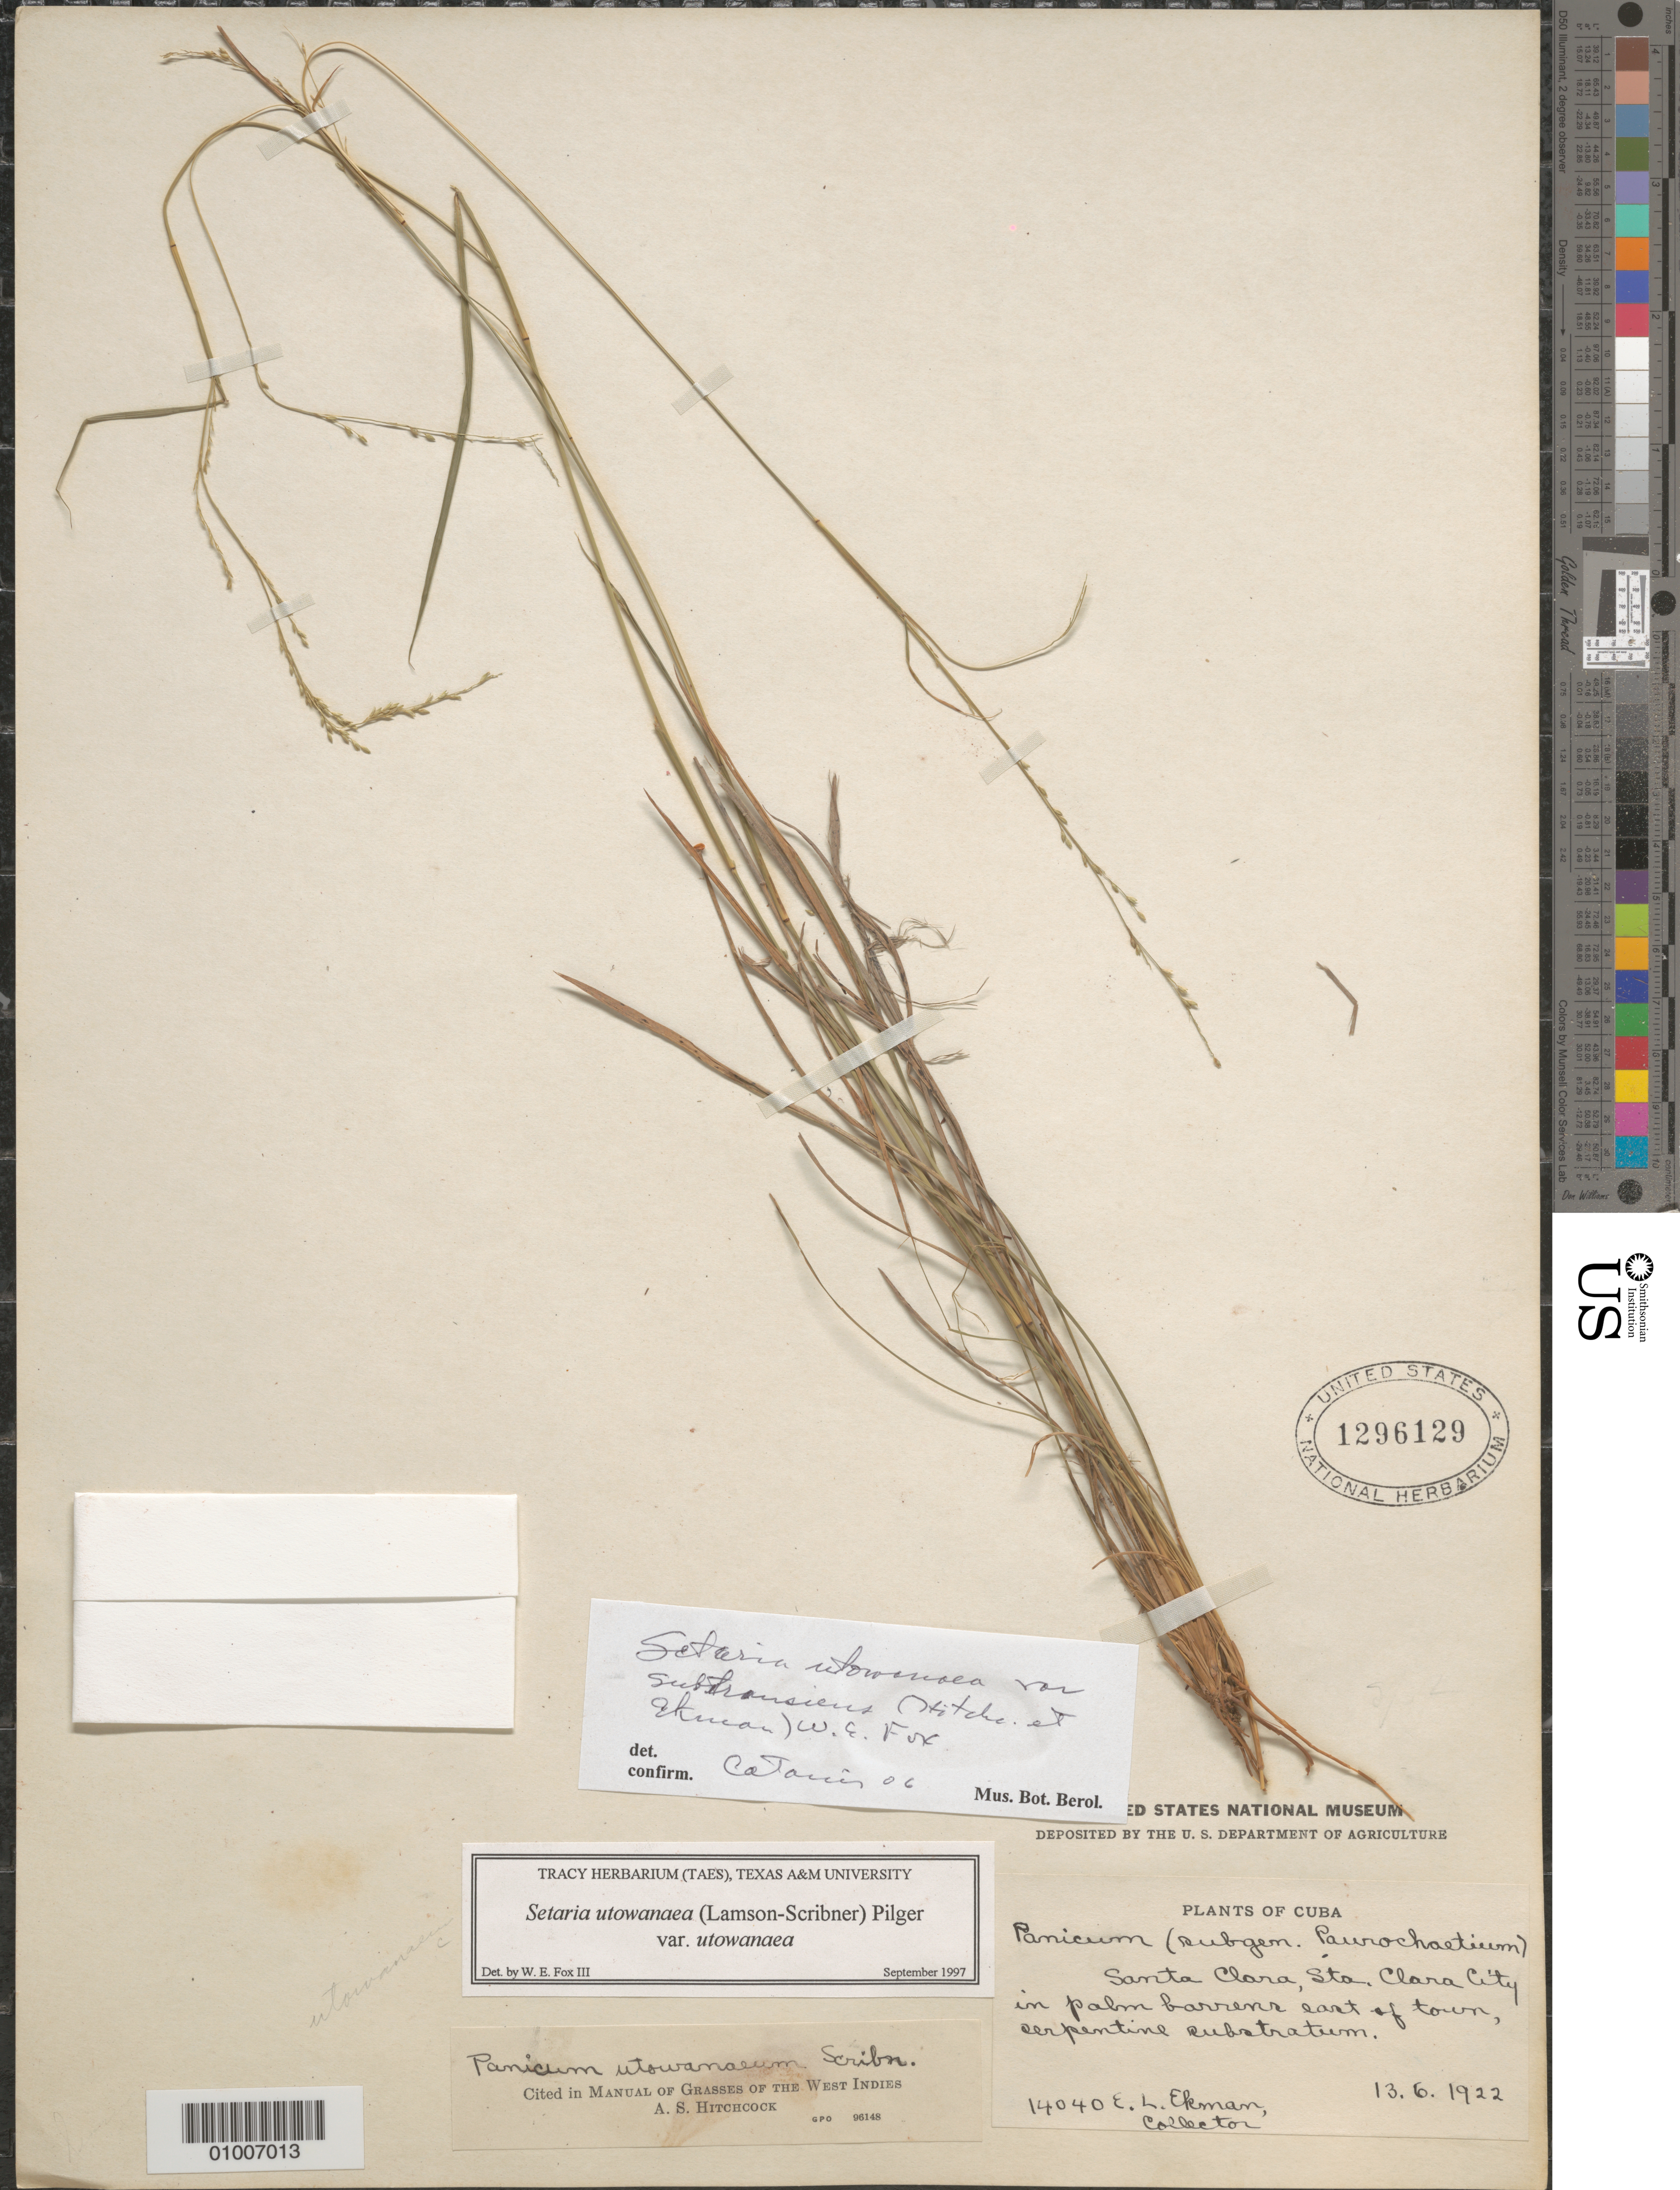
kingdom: Plantae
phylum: Tracheophyta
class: Liliopsida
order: Poales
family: Poaceae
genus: Setaria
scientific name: Setaria utowanaea var. subtransiens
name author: (Hitchc. & Ekman) W.E. Fox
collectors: E. L. Ekman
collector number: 14040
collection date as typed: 13 Jun 1922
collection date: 1922-06-13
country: Cuba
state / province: Villa Clara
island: Cuba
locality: Santa Clara, Santa Clara City in palm barrens E of town, serpentine substratum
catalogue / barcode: US 1296129